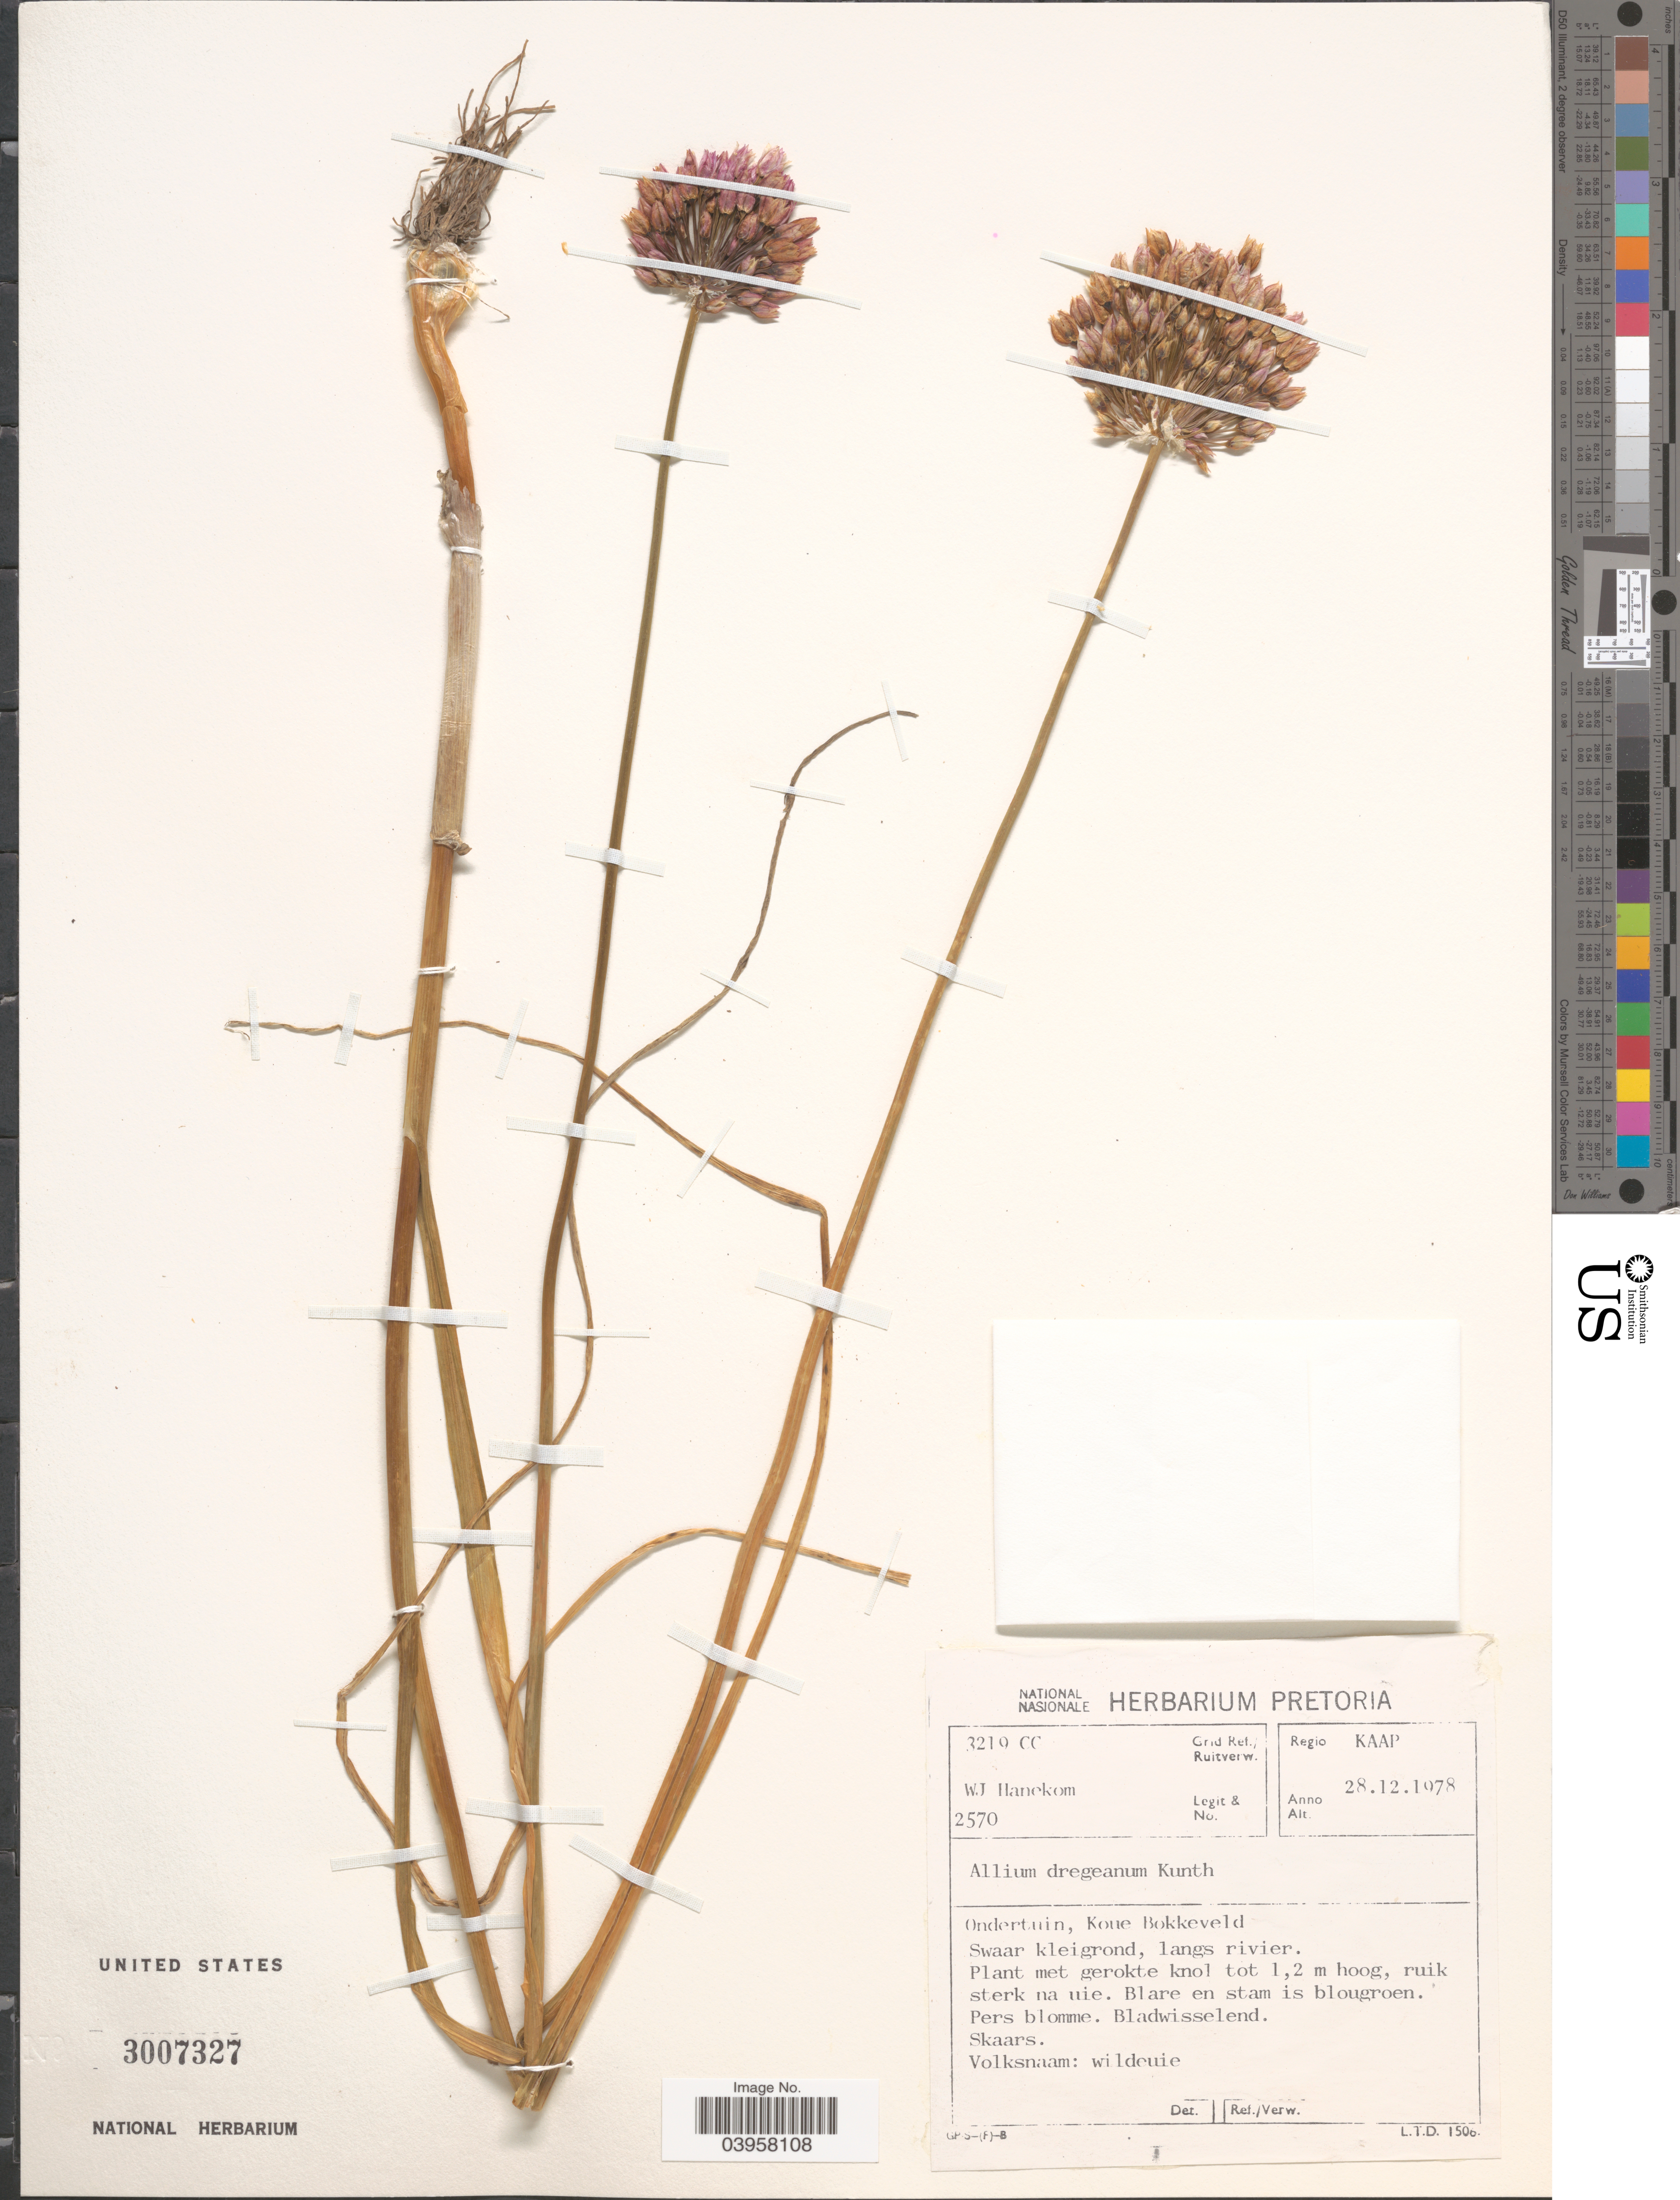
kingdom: Plantae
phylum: Tracheophyta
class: Liliopsida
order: Asparagales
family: Amaryllidaceae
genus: Allium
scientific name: Allium dregeanum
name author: Kunth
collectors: W. Hanekom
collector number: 2570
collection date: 1978-12-28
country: South Africa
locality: Grid Ref./ Ruitverw. 3219 CC. Regio KAAP. Ondertuin, Koue Bokkeveld.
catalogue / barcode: US 3007327